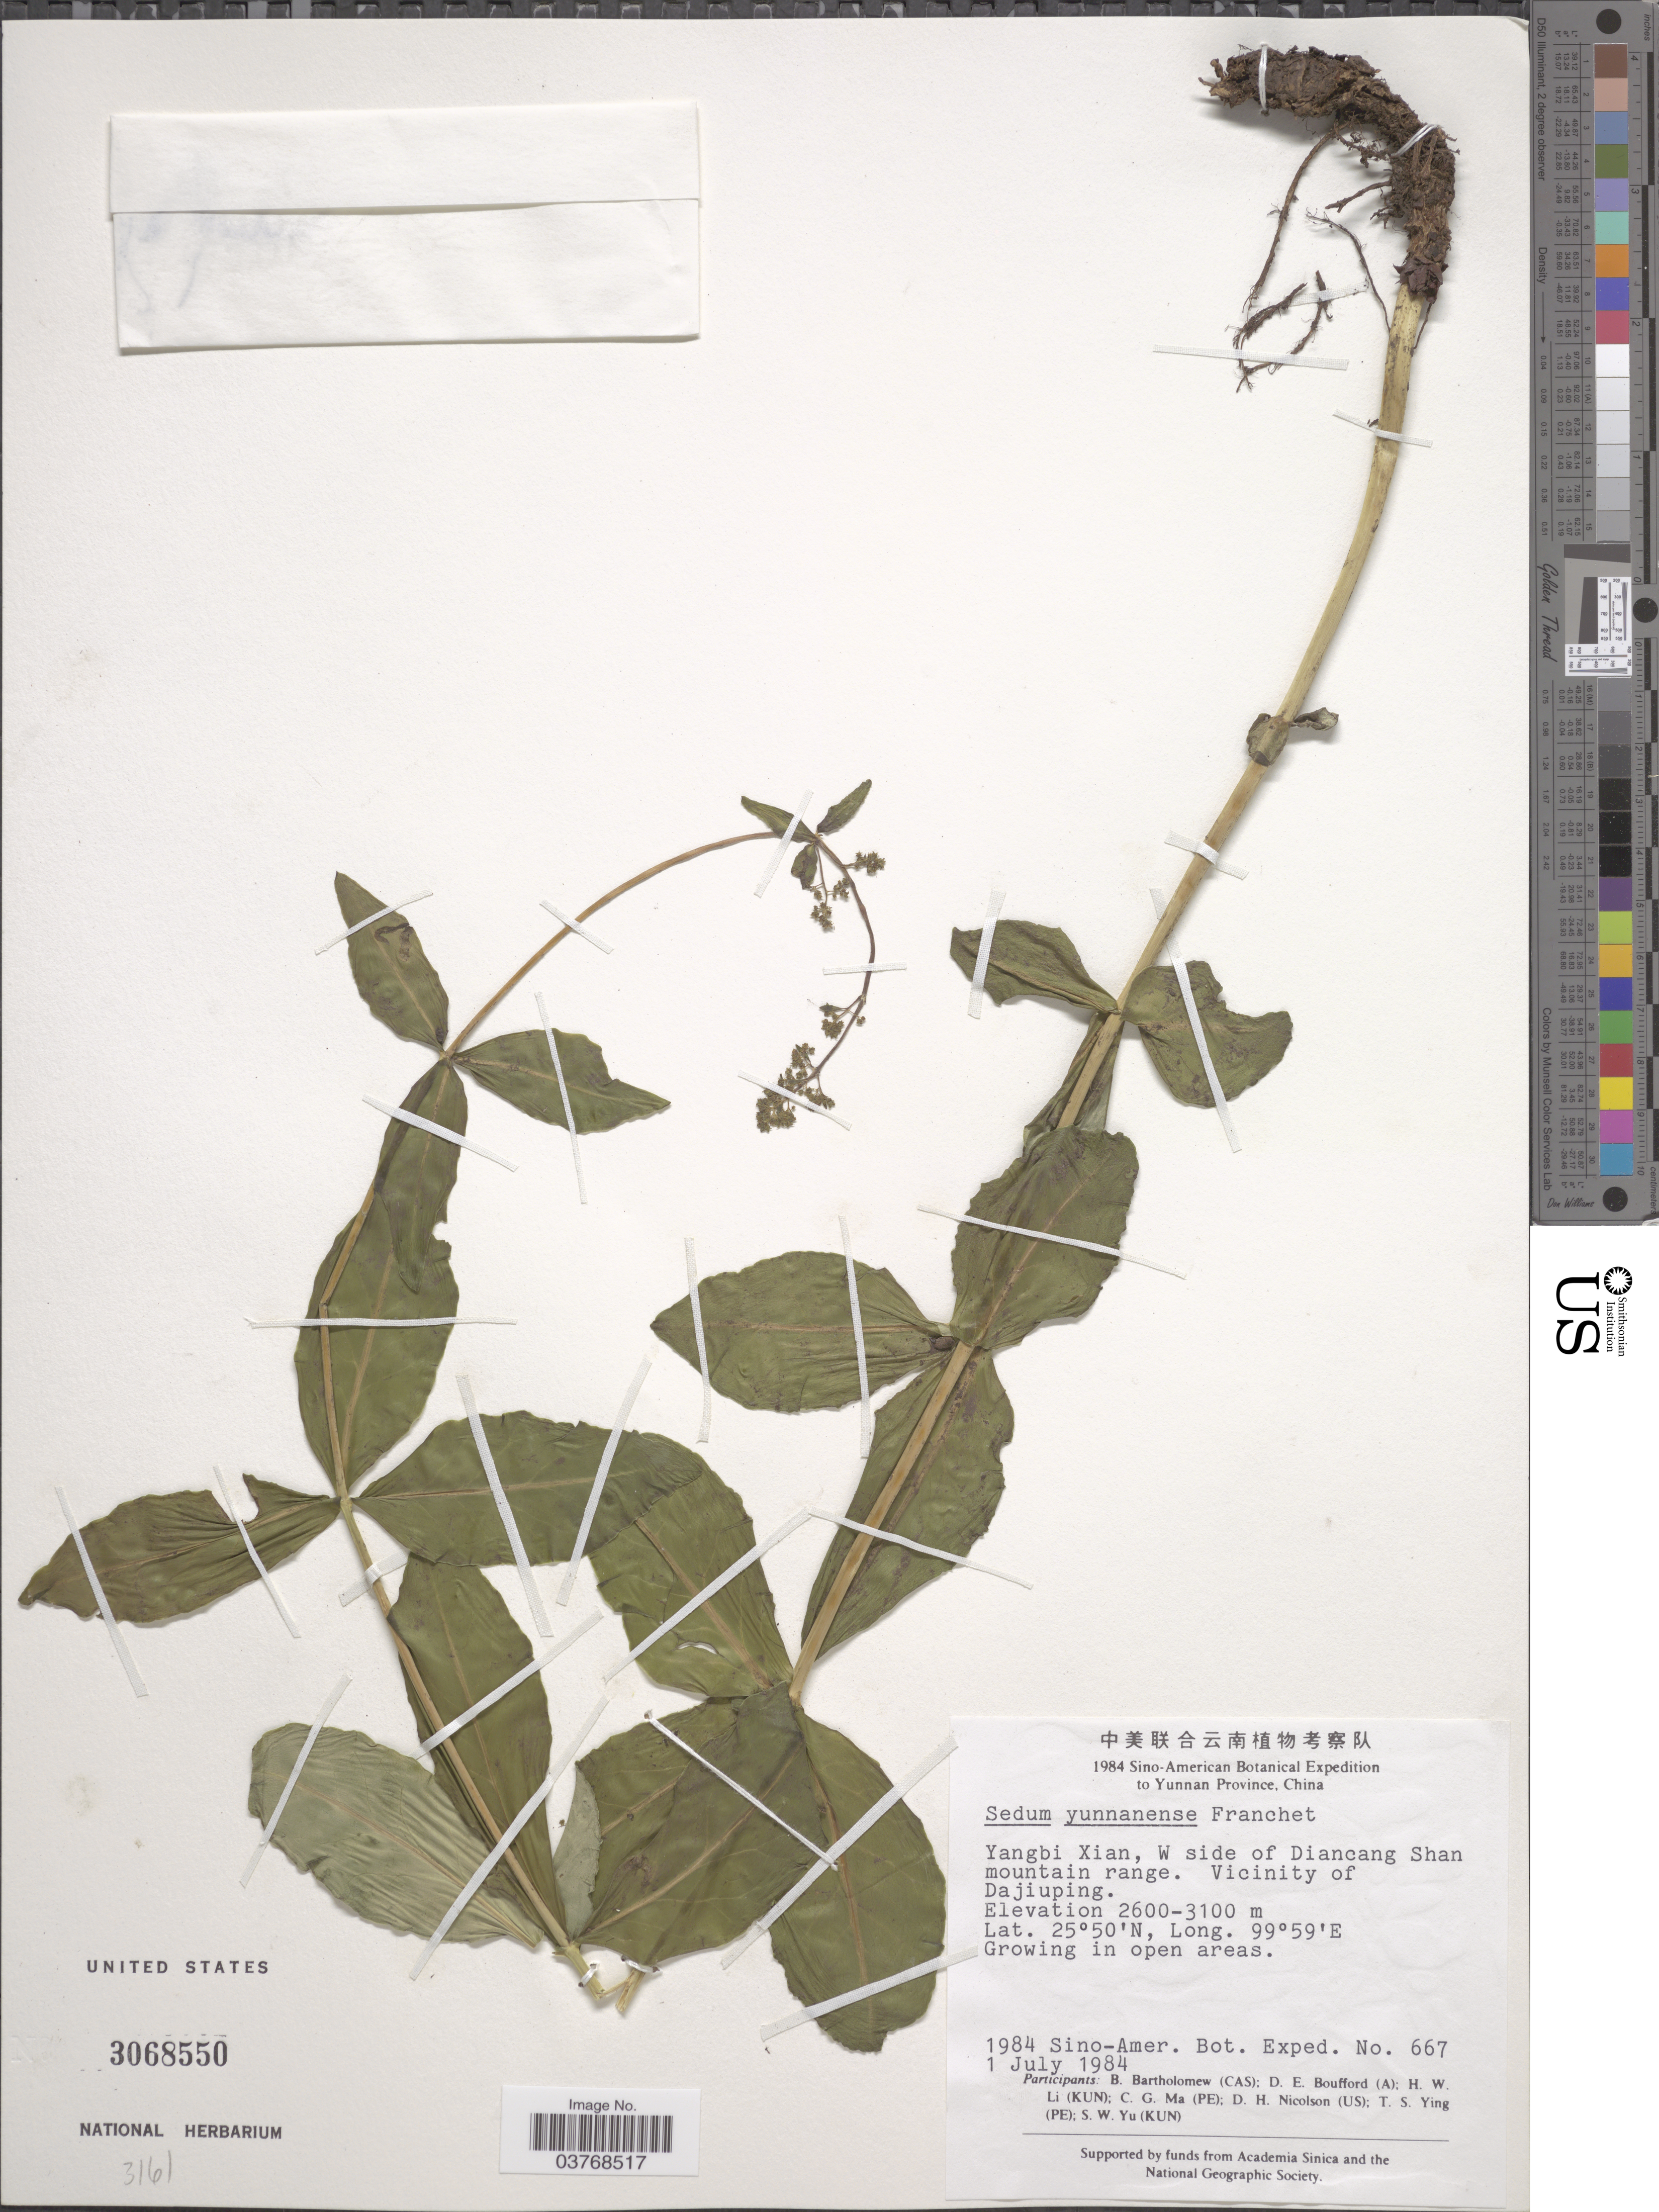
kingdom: Plantae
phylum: Tracheophyta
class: Magnoliopsida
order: Saxifragales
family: Crassulaceae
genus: Rhodiola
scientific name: Rhodiola yunnanensis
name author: (Franch.) S.H. Fu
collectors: Sino-Amer. Bot. Exped. 1984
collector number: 667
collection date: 1984-07-01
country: China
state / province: Yunnan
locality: Yangbi Xian, W side of Diancang Shan mountain range. Vicinity of Dajiuping.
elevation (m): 2600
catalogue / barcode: US 3068550